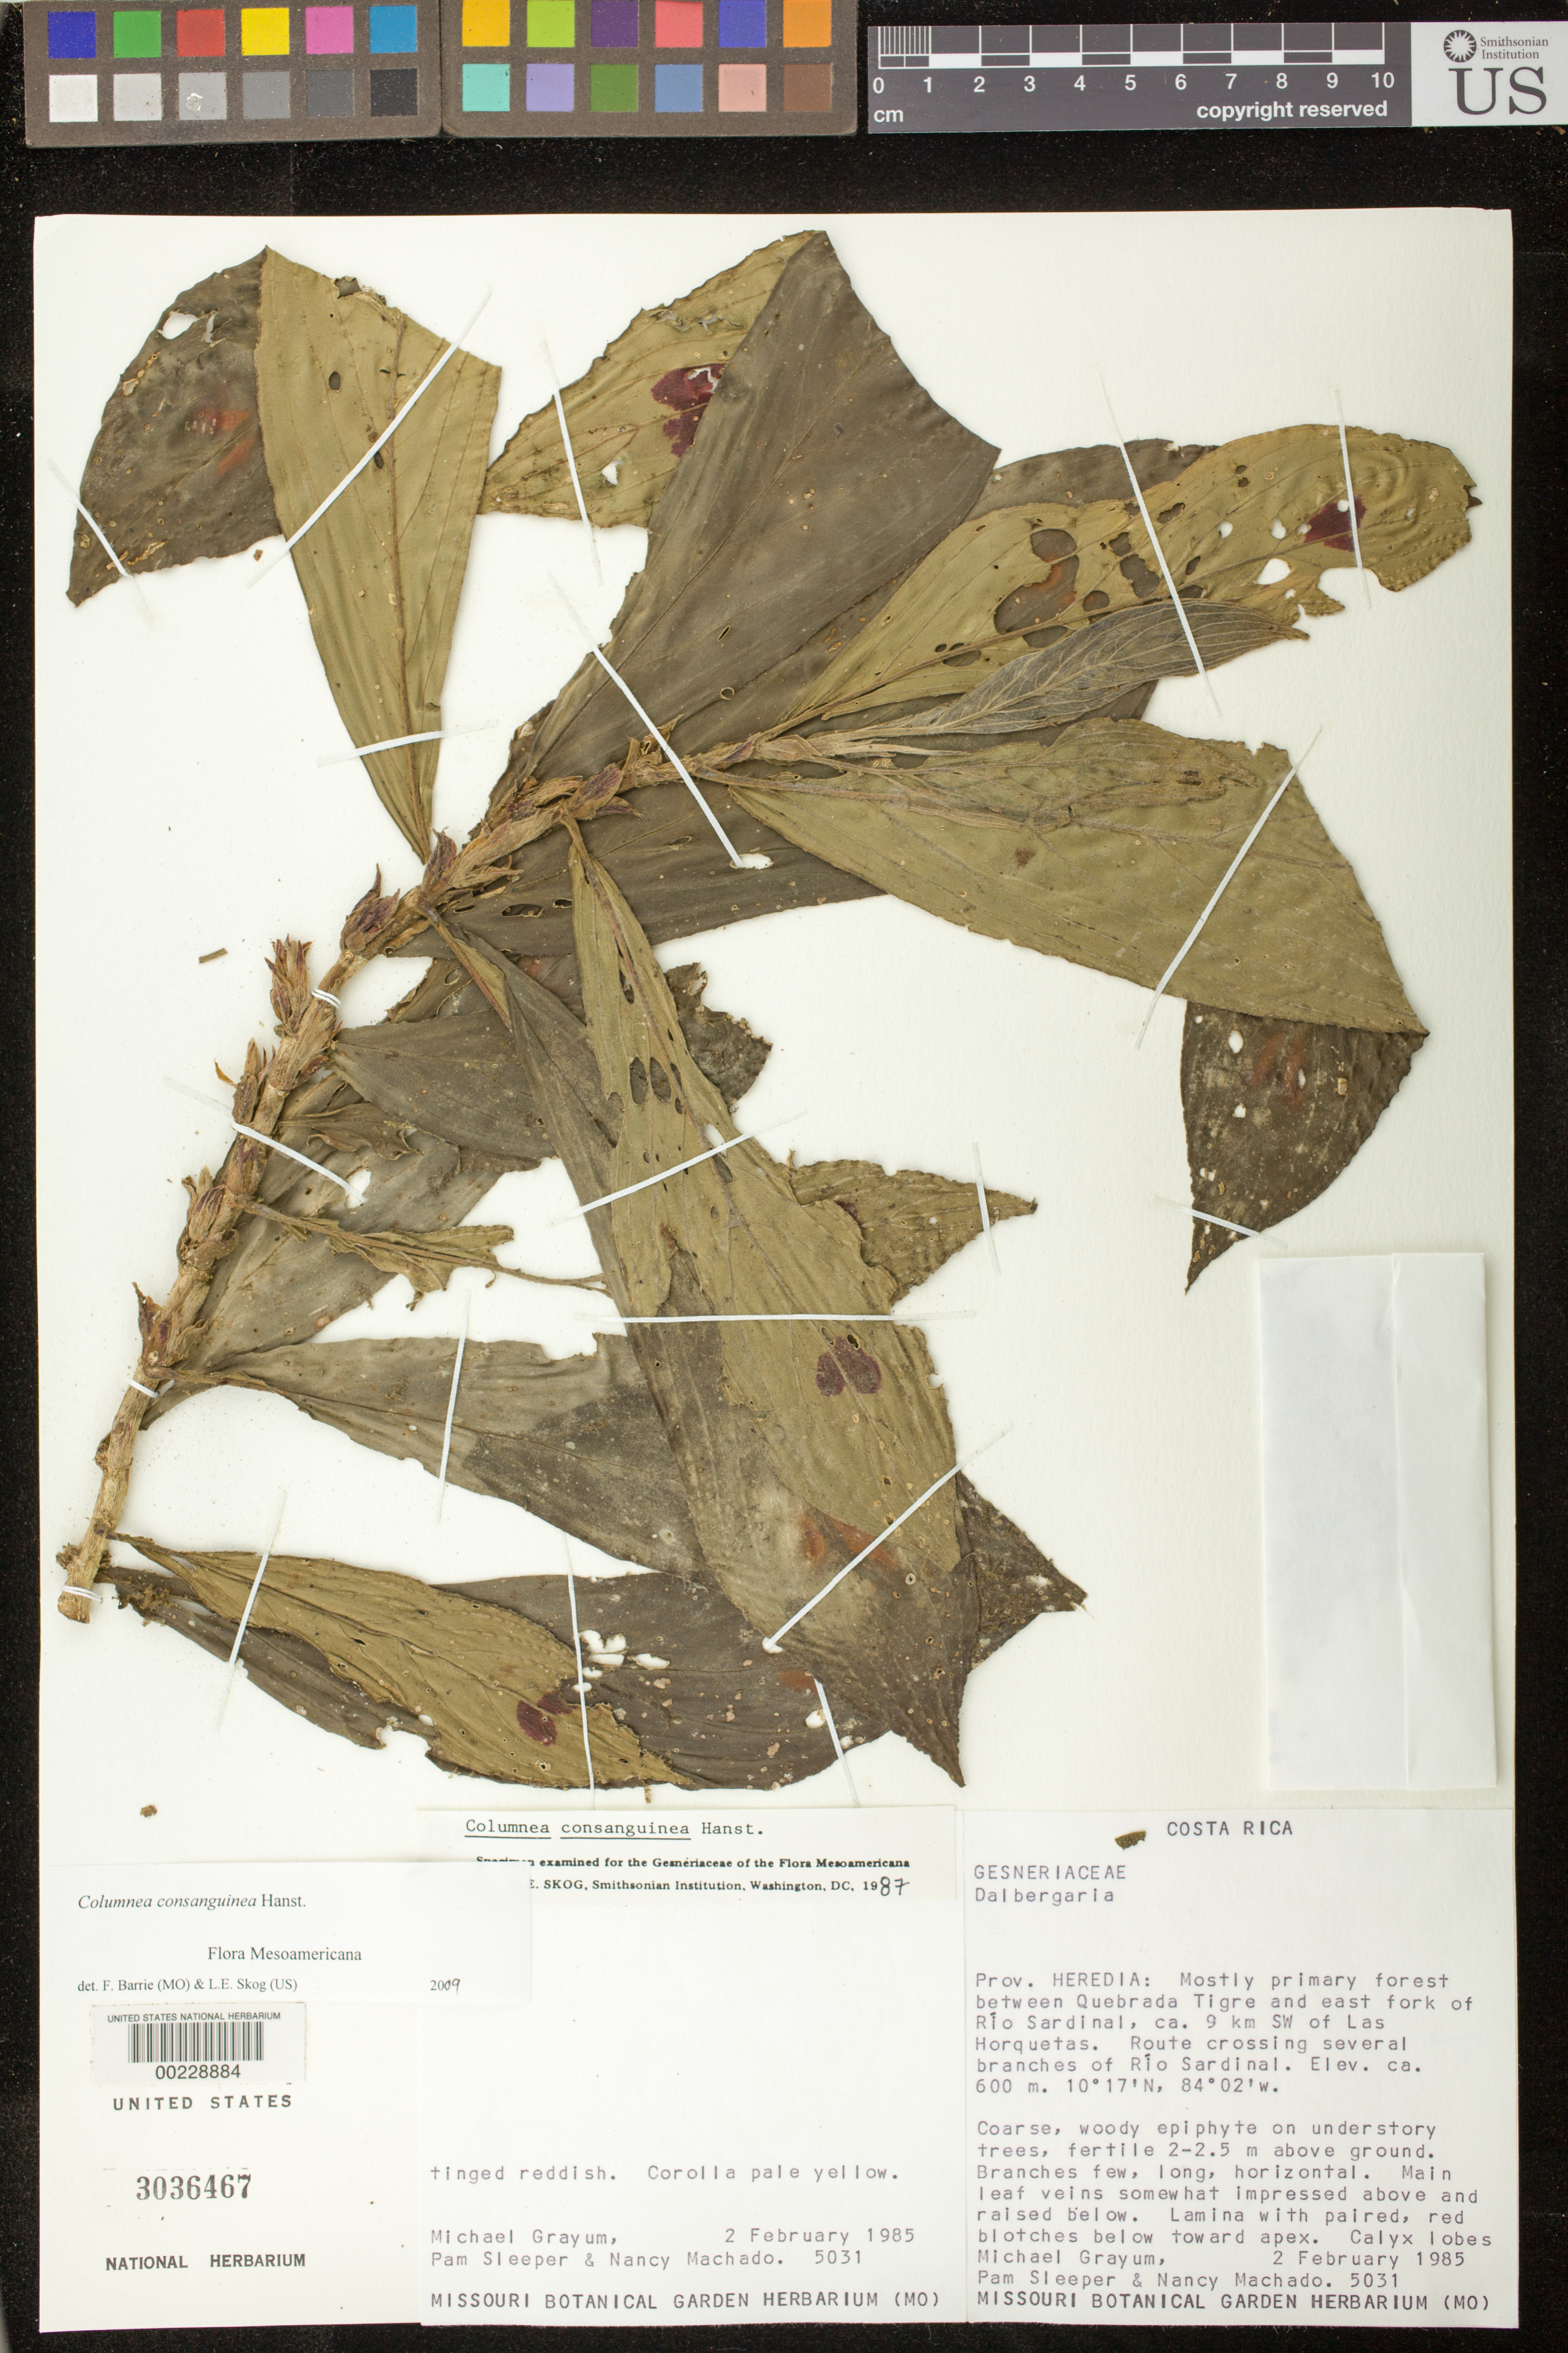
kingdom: Plantae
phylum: Tracheophyta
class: Magnoliopsida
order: Lamiales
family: Gesneriaceae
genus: Columnea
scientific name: Columnea consanguinea Hanst. var. consanguinea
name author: (Hanst.) Hanst.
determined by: Skog, Laurence E.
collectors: M. H. Grayum, P. Sleeper & N. Machado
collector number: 5031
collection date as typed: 02 Feb 1985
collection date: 1985-02-02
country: Costa Rica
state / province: Heredia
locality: Between Quebrada Tigre and east fork of Rio Sardinal, ca. 9 km SW of Las Horquetas, route crossing several branches of Rio Sardinal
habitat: Mostly primary forest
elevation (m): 600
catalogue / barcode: US 3036467